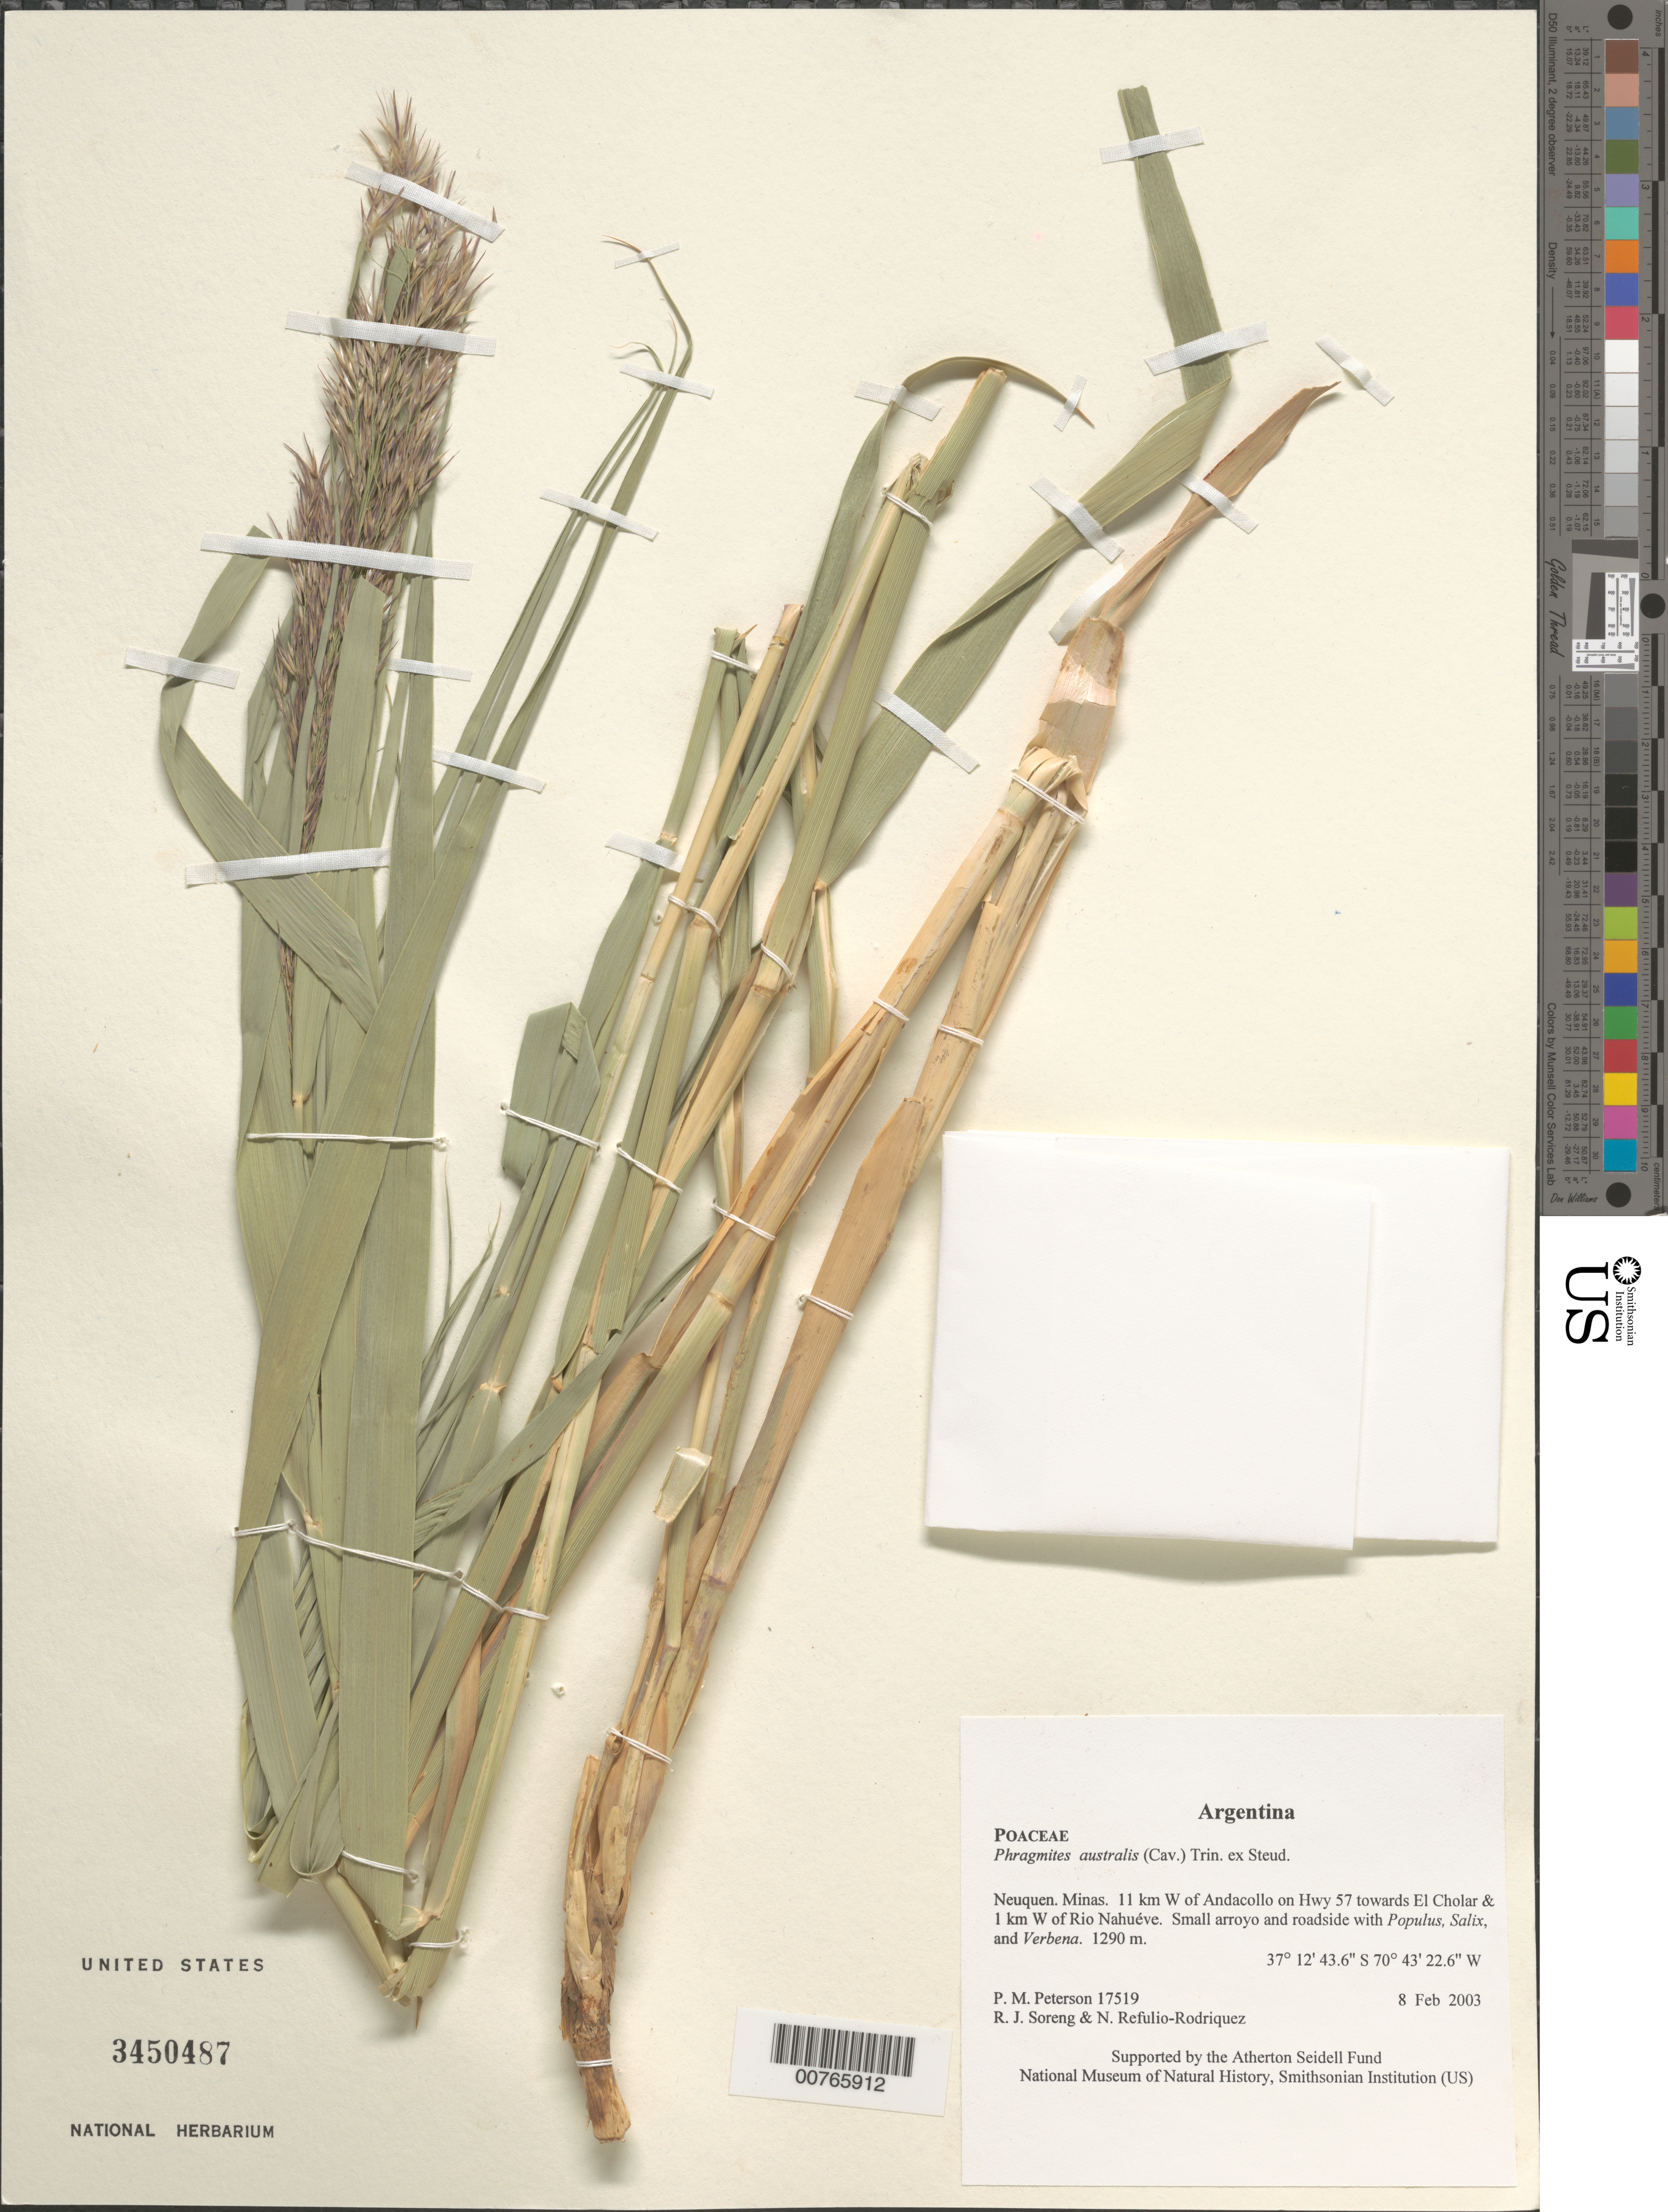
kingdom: Plantae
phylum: Tracheophyta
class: Liliopsida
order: Poales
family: Poaceae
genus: Phragmites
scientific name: Phragmites australis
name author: (Cav.) Trin. ex Steud.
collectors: P. M. Peterson, R. J. Soreng & N. Refulio-Rodríguez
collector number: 17519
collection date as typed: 08 Feb 2003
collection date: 2003-02-08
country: Argentina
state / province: Neuquen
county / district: Minas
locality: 11 km W of Andacollo on Hwy 57 towards El Cholar & 1 km W of Rio Nahuéve. Small arroyo and roadside with Populus, Salix, and Verbena.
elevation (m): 1290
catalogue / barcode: US 3450487